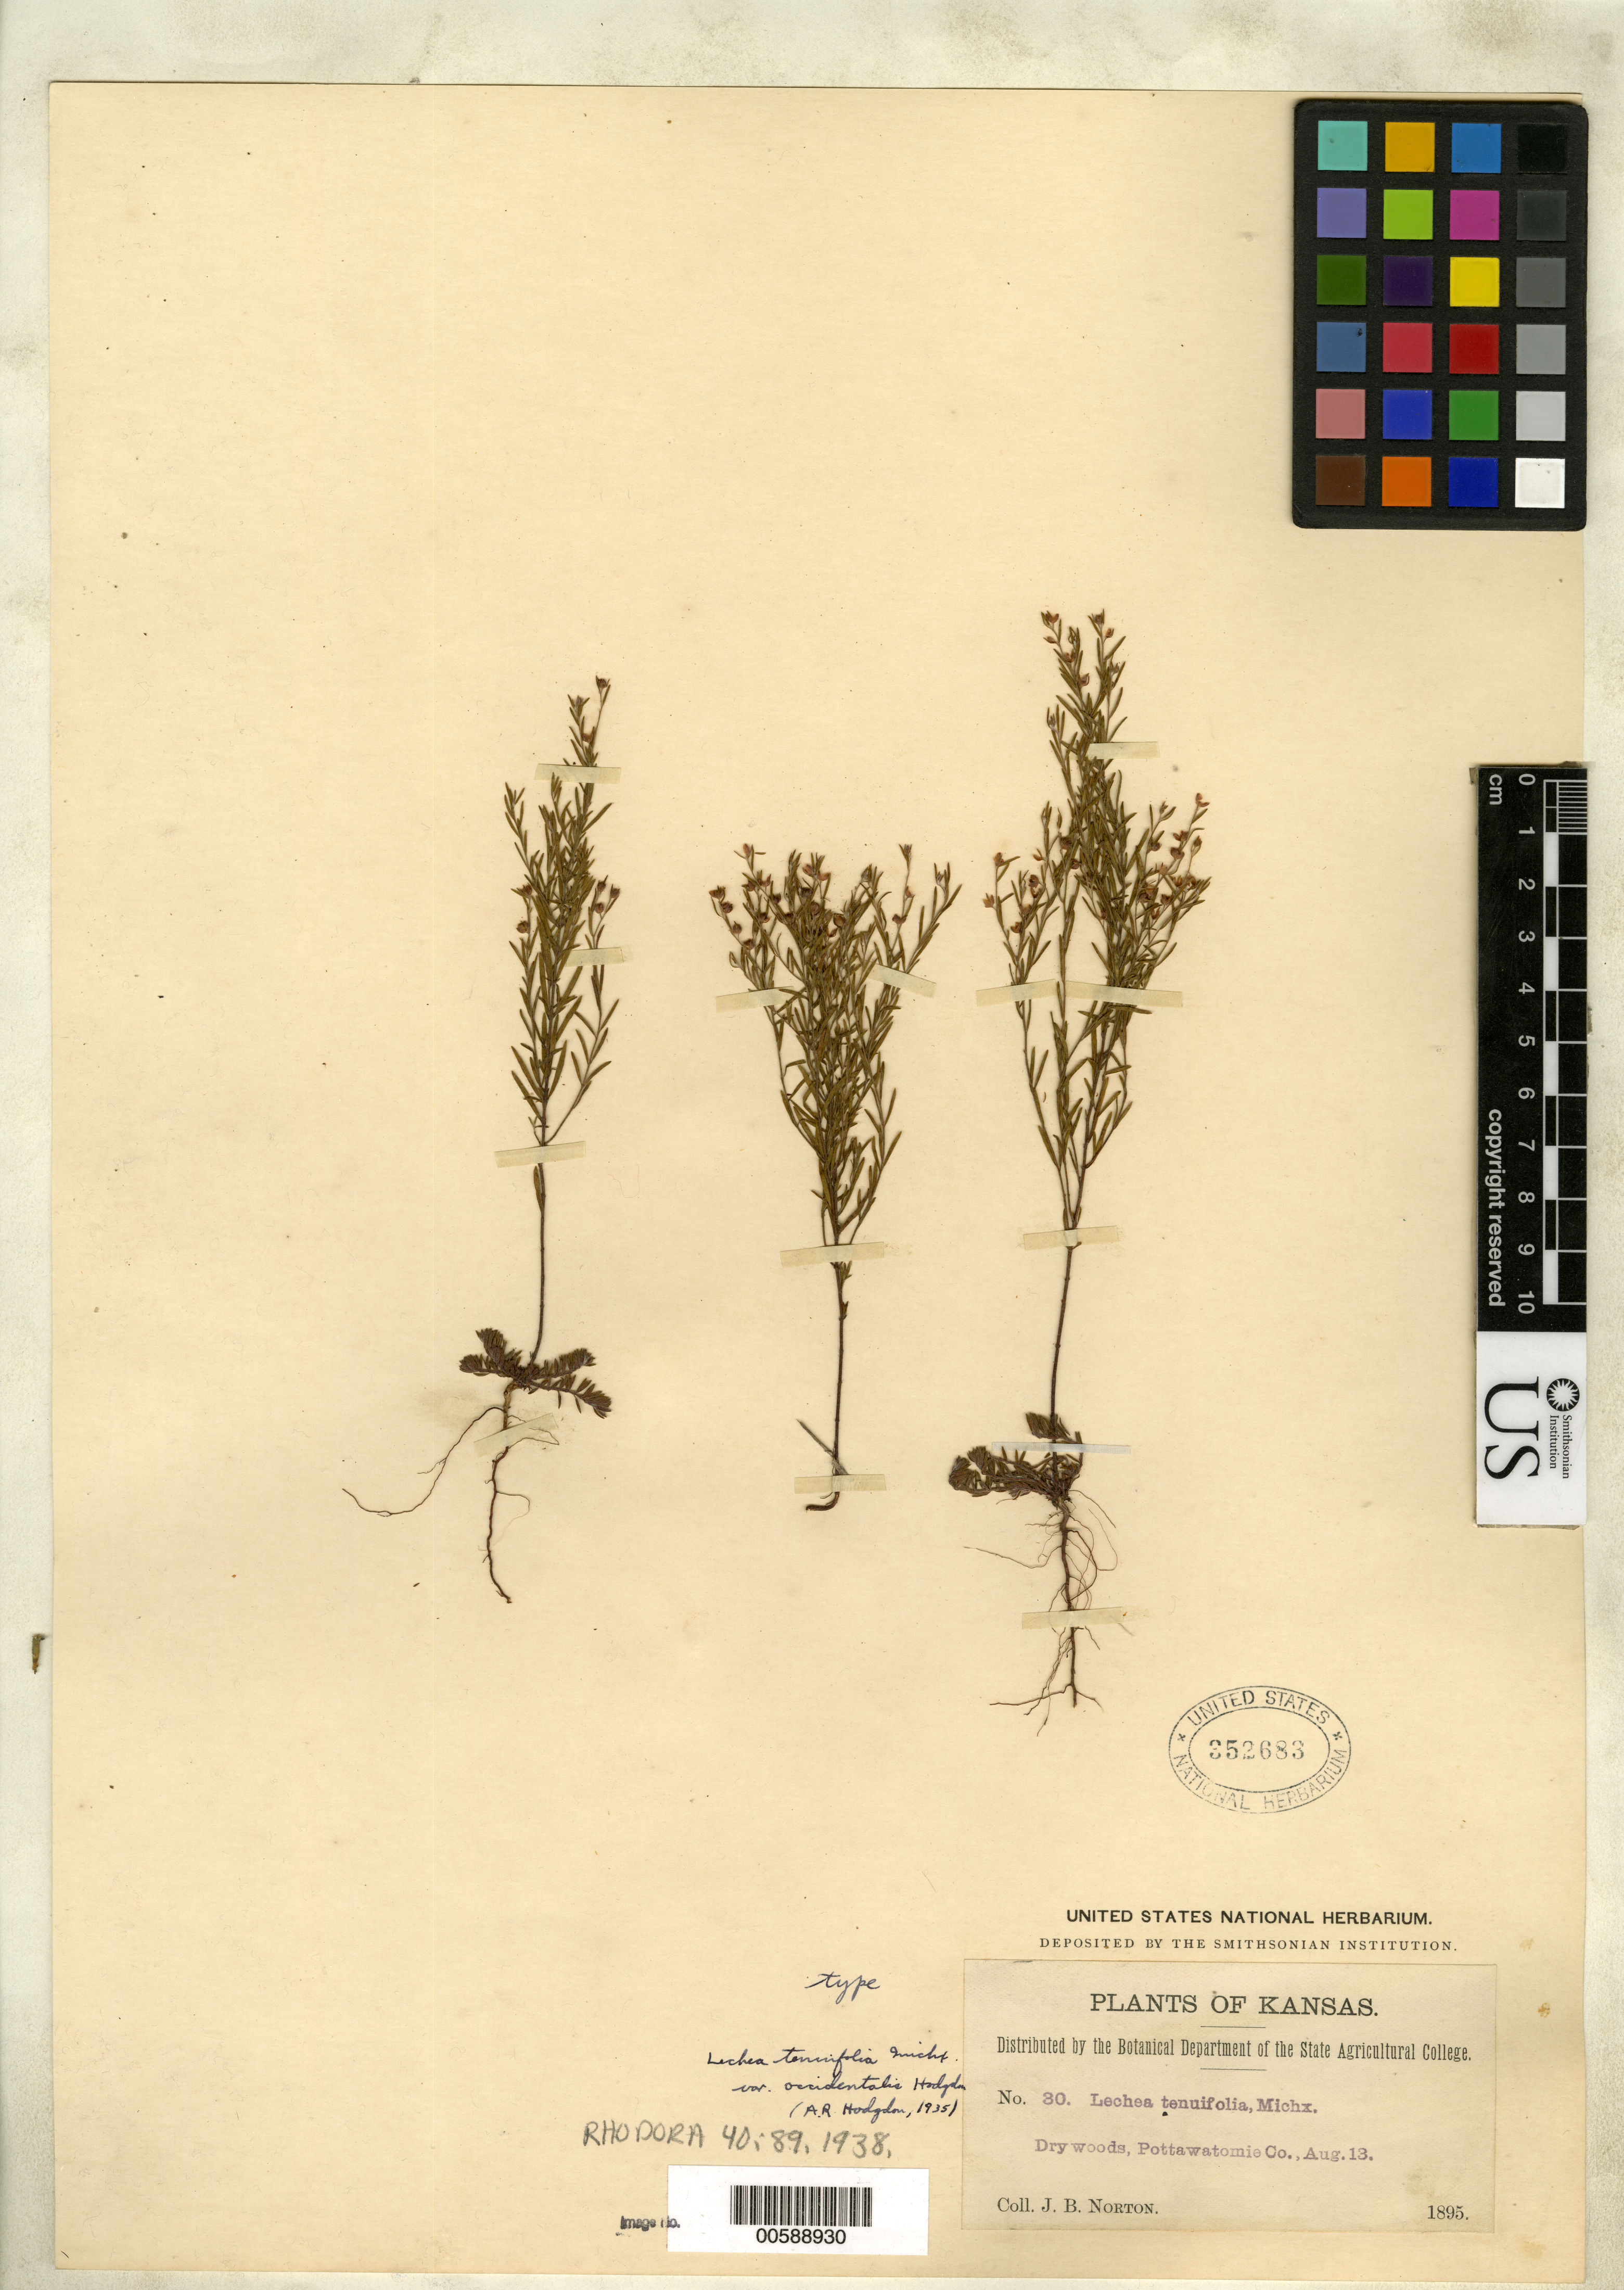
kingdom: Plantae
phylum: Tracheophyta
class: Magnoliopsida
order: Malvales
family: Cistaceae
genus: Lechea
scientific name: Lechea tenuifolia var. occidentalis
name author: Hodgdon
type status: Possible Isotype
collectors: J. Norton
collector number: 30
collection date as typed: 13 Aug 1895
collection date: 1895-08-13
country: United States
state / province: Kansas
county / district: Pottawatomie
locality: Dry woods.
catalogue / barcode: US 352683